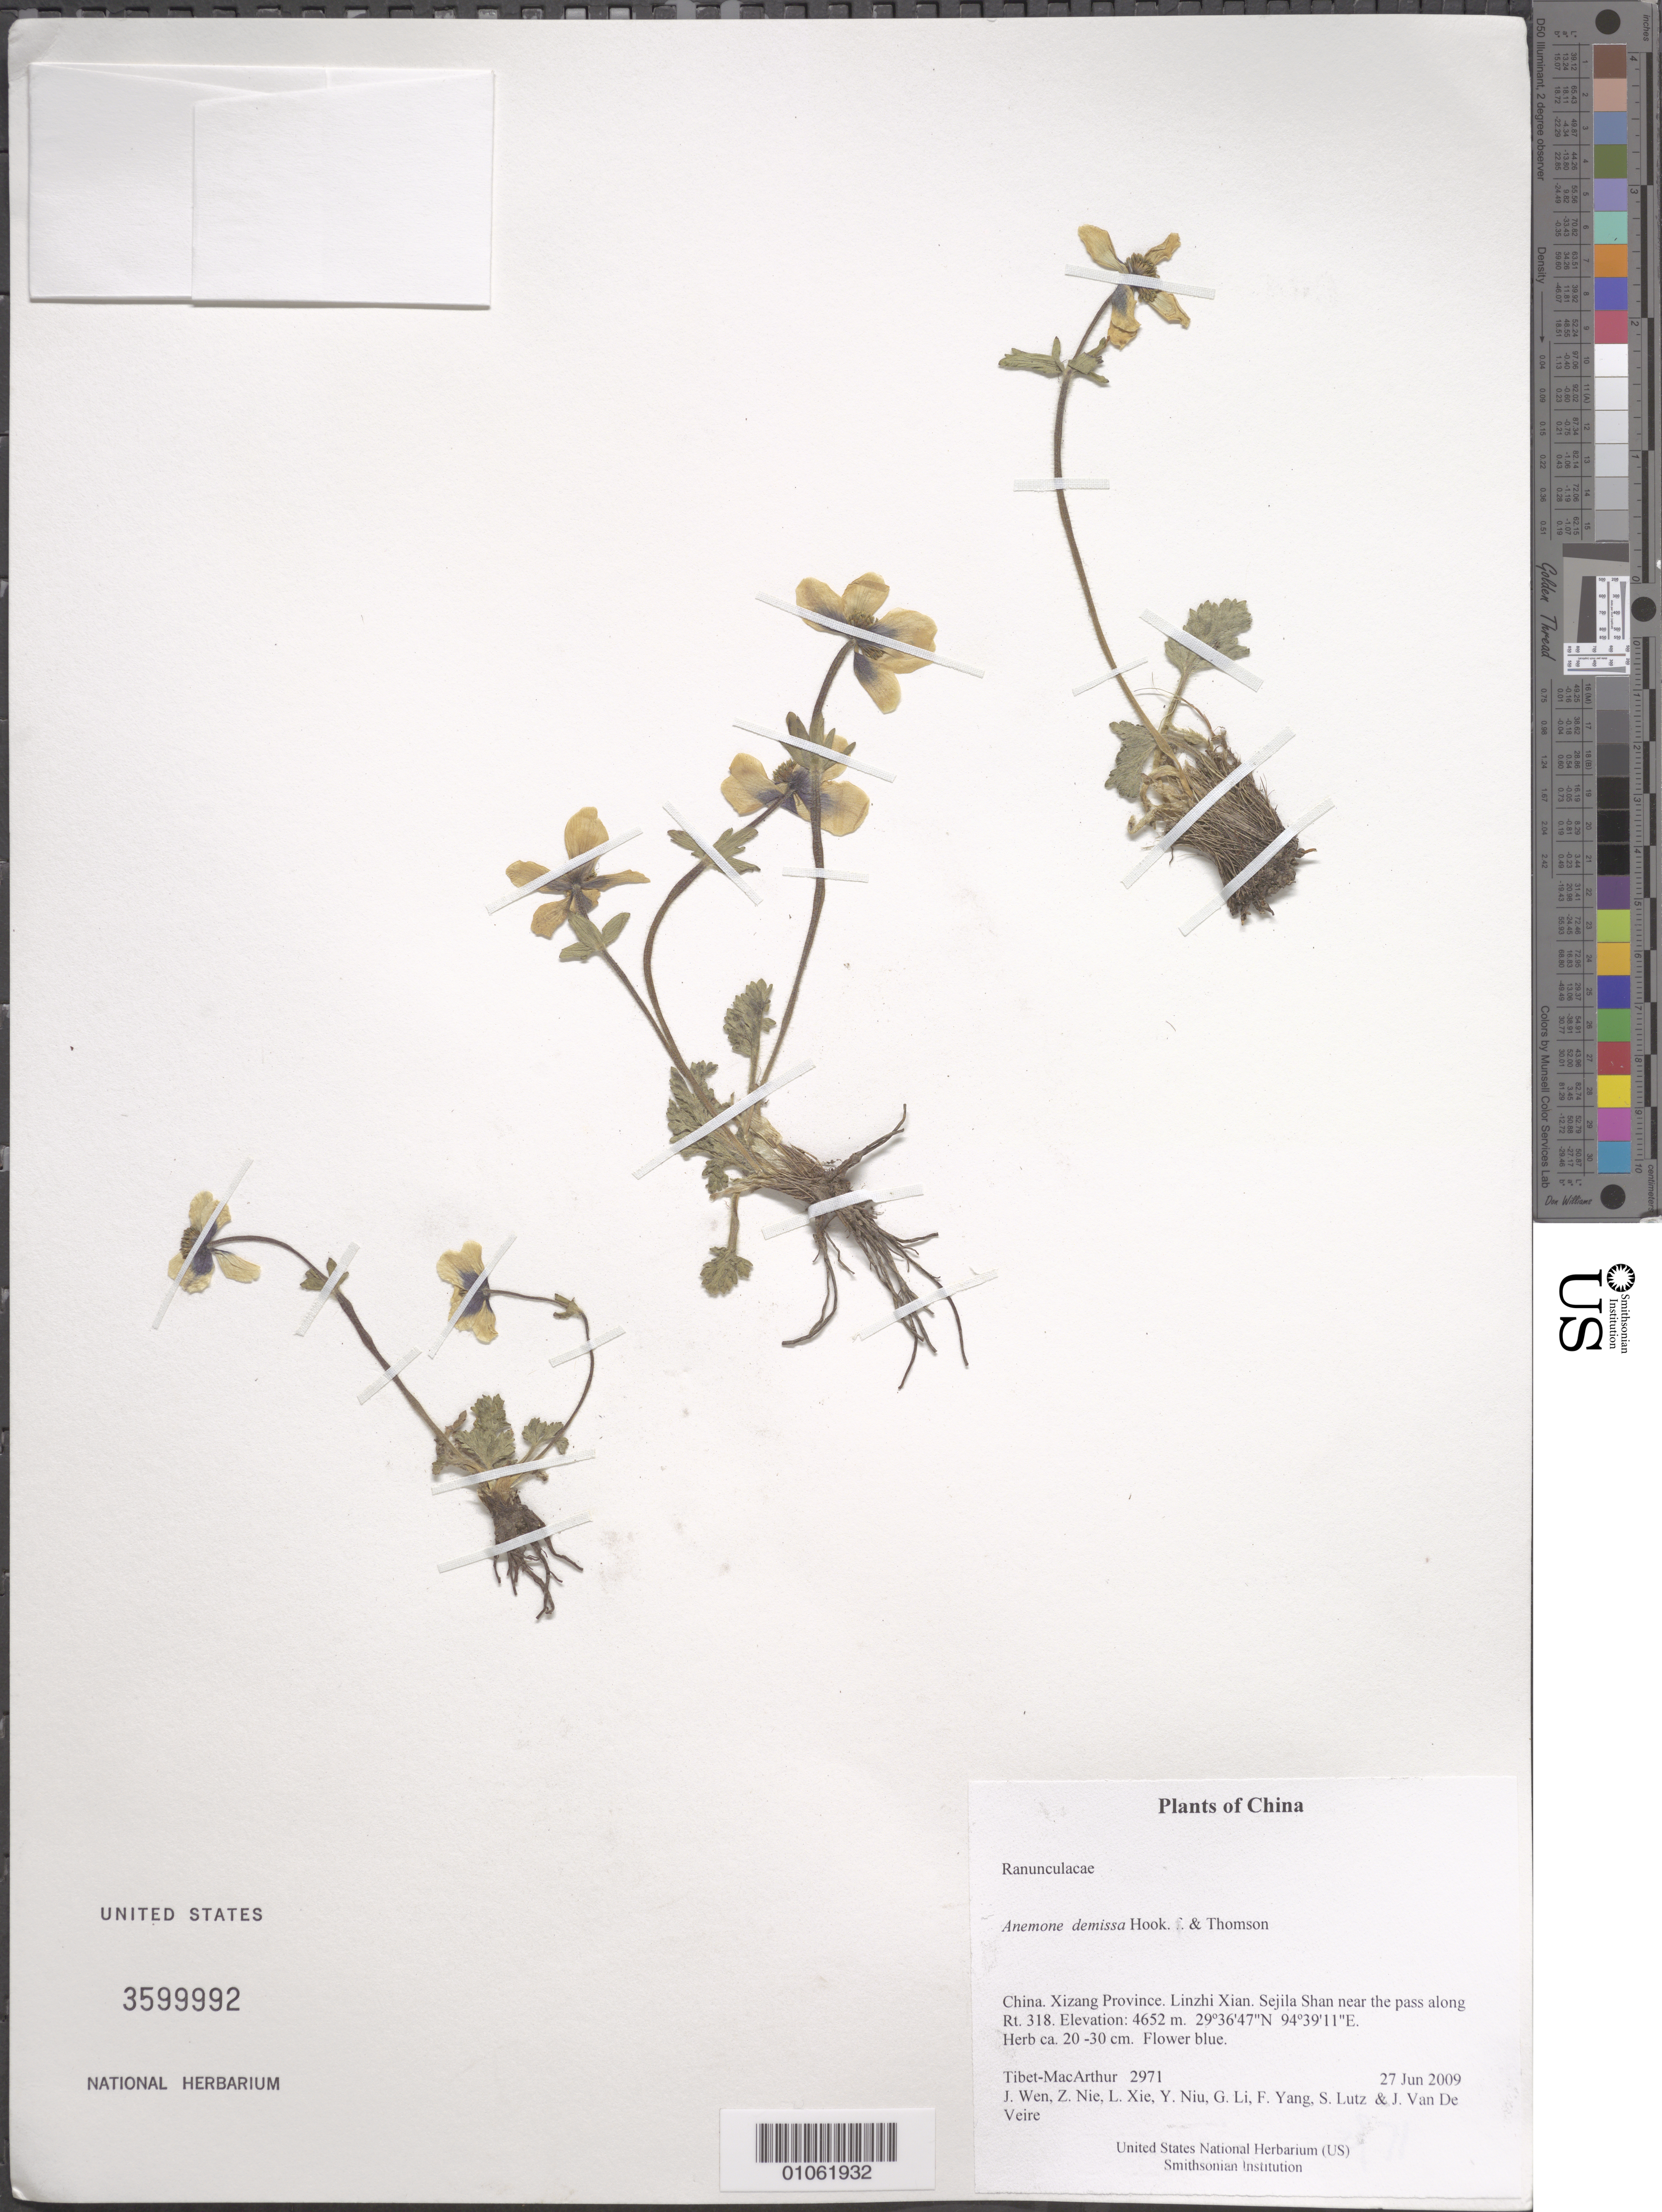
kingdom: Plantae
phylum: Tracheophyta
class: Magnoliopsida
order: Ranunculales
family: Ranunculaceae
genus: Anemone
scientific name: Anemone demissa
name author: (Thomson) Hook.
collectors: Tibet-MacArthur, J. Wen, Z. Nie, L. Xie, Y. Niu, G. Li, F. Yang, S. Lutz & J. Van De Veire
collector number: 2971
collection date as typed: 27 Jun 2009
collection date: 2009-06-27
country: China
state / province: Xizang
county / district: Linzhi Xian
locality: Sejila Shan near the pass along Rt. 318.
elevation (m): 4652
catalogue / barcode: US 3599992